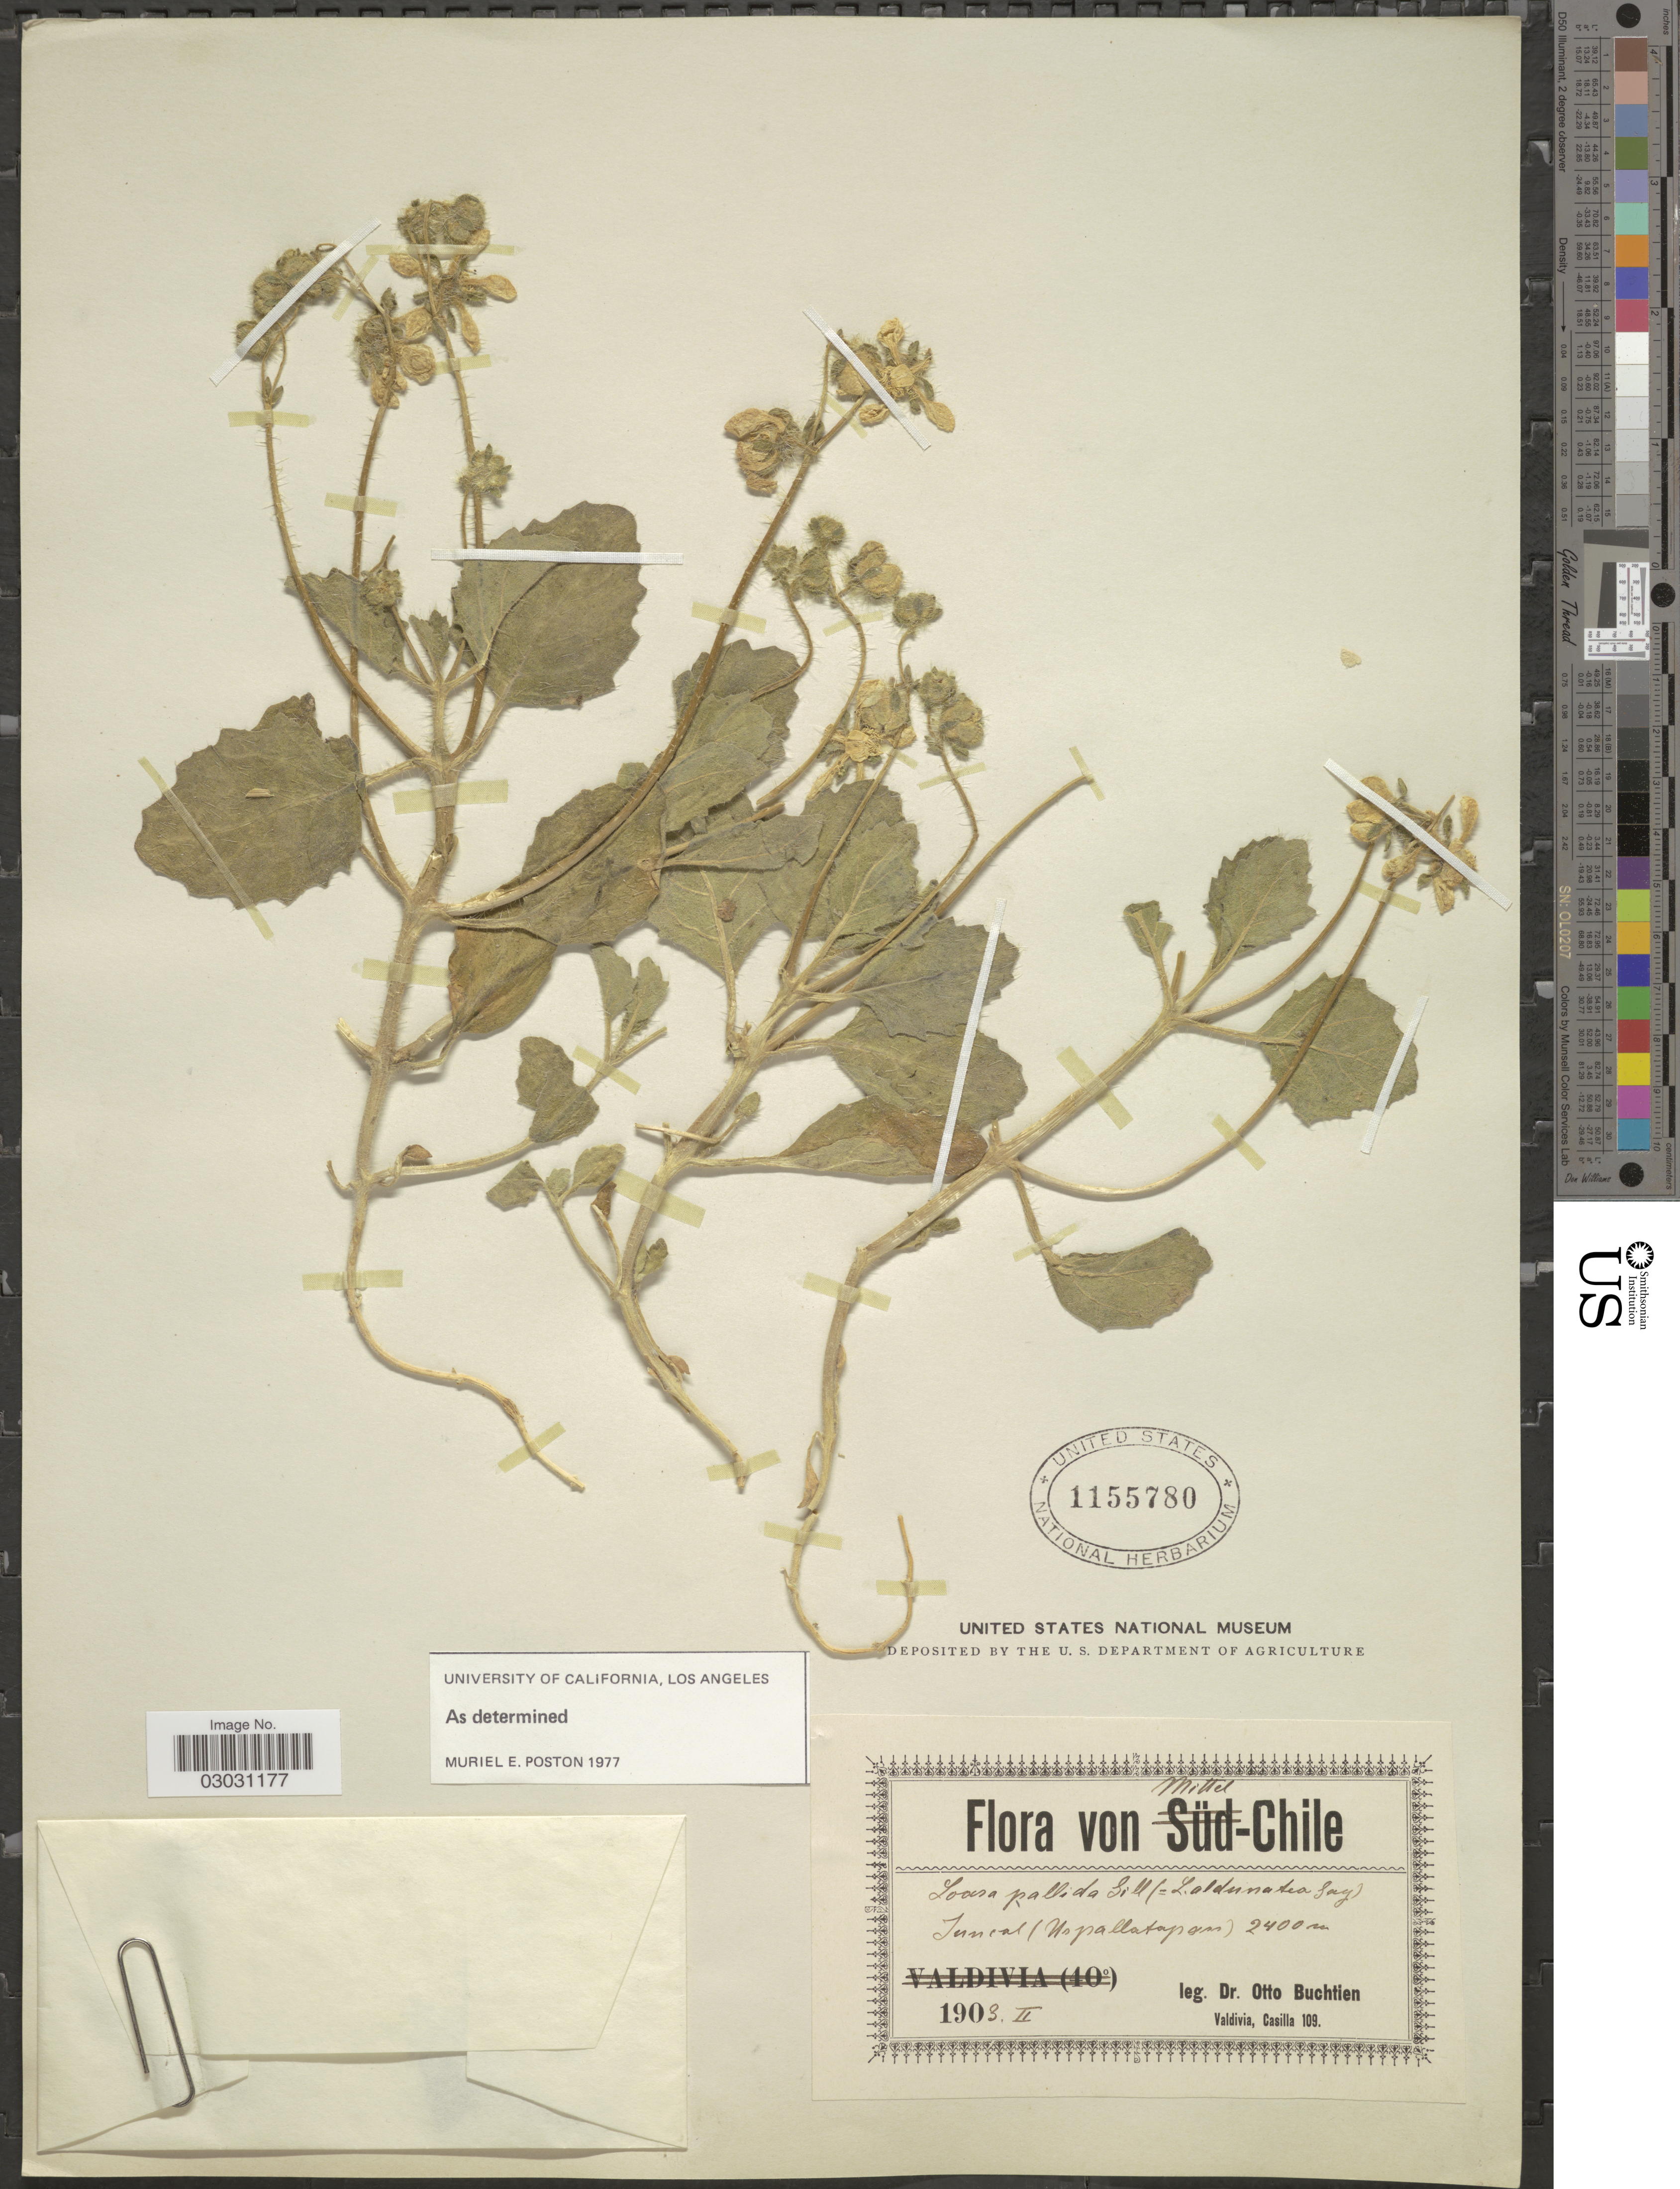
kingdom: Plantae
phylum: Tracheophyta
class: Magnoliopsida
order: Cornales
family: Loasaceae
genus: Loasa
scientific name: Loasa pallida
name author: Gillies ex Arn.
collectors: O. Buchtien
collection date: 1903-02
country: Chile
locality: Mittel-Chile, Juncal (Uspallatapass).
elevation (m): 2400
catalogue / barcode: US 1155780